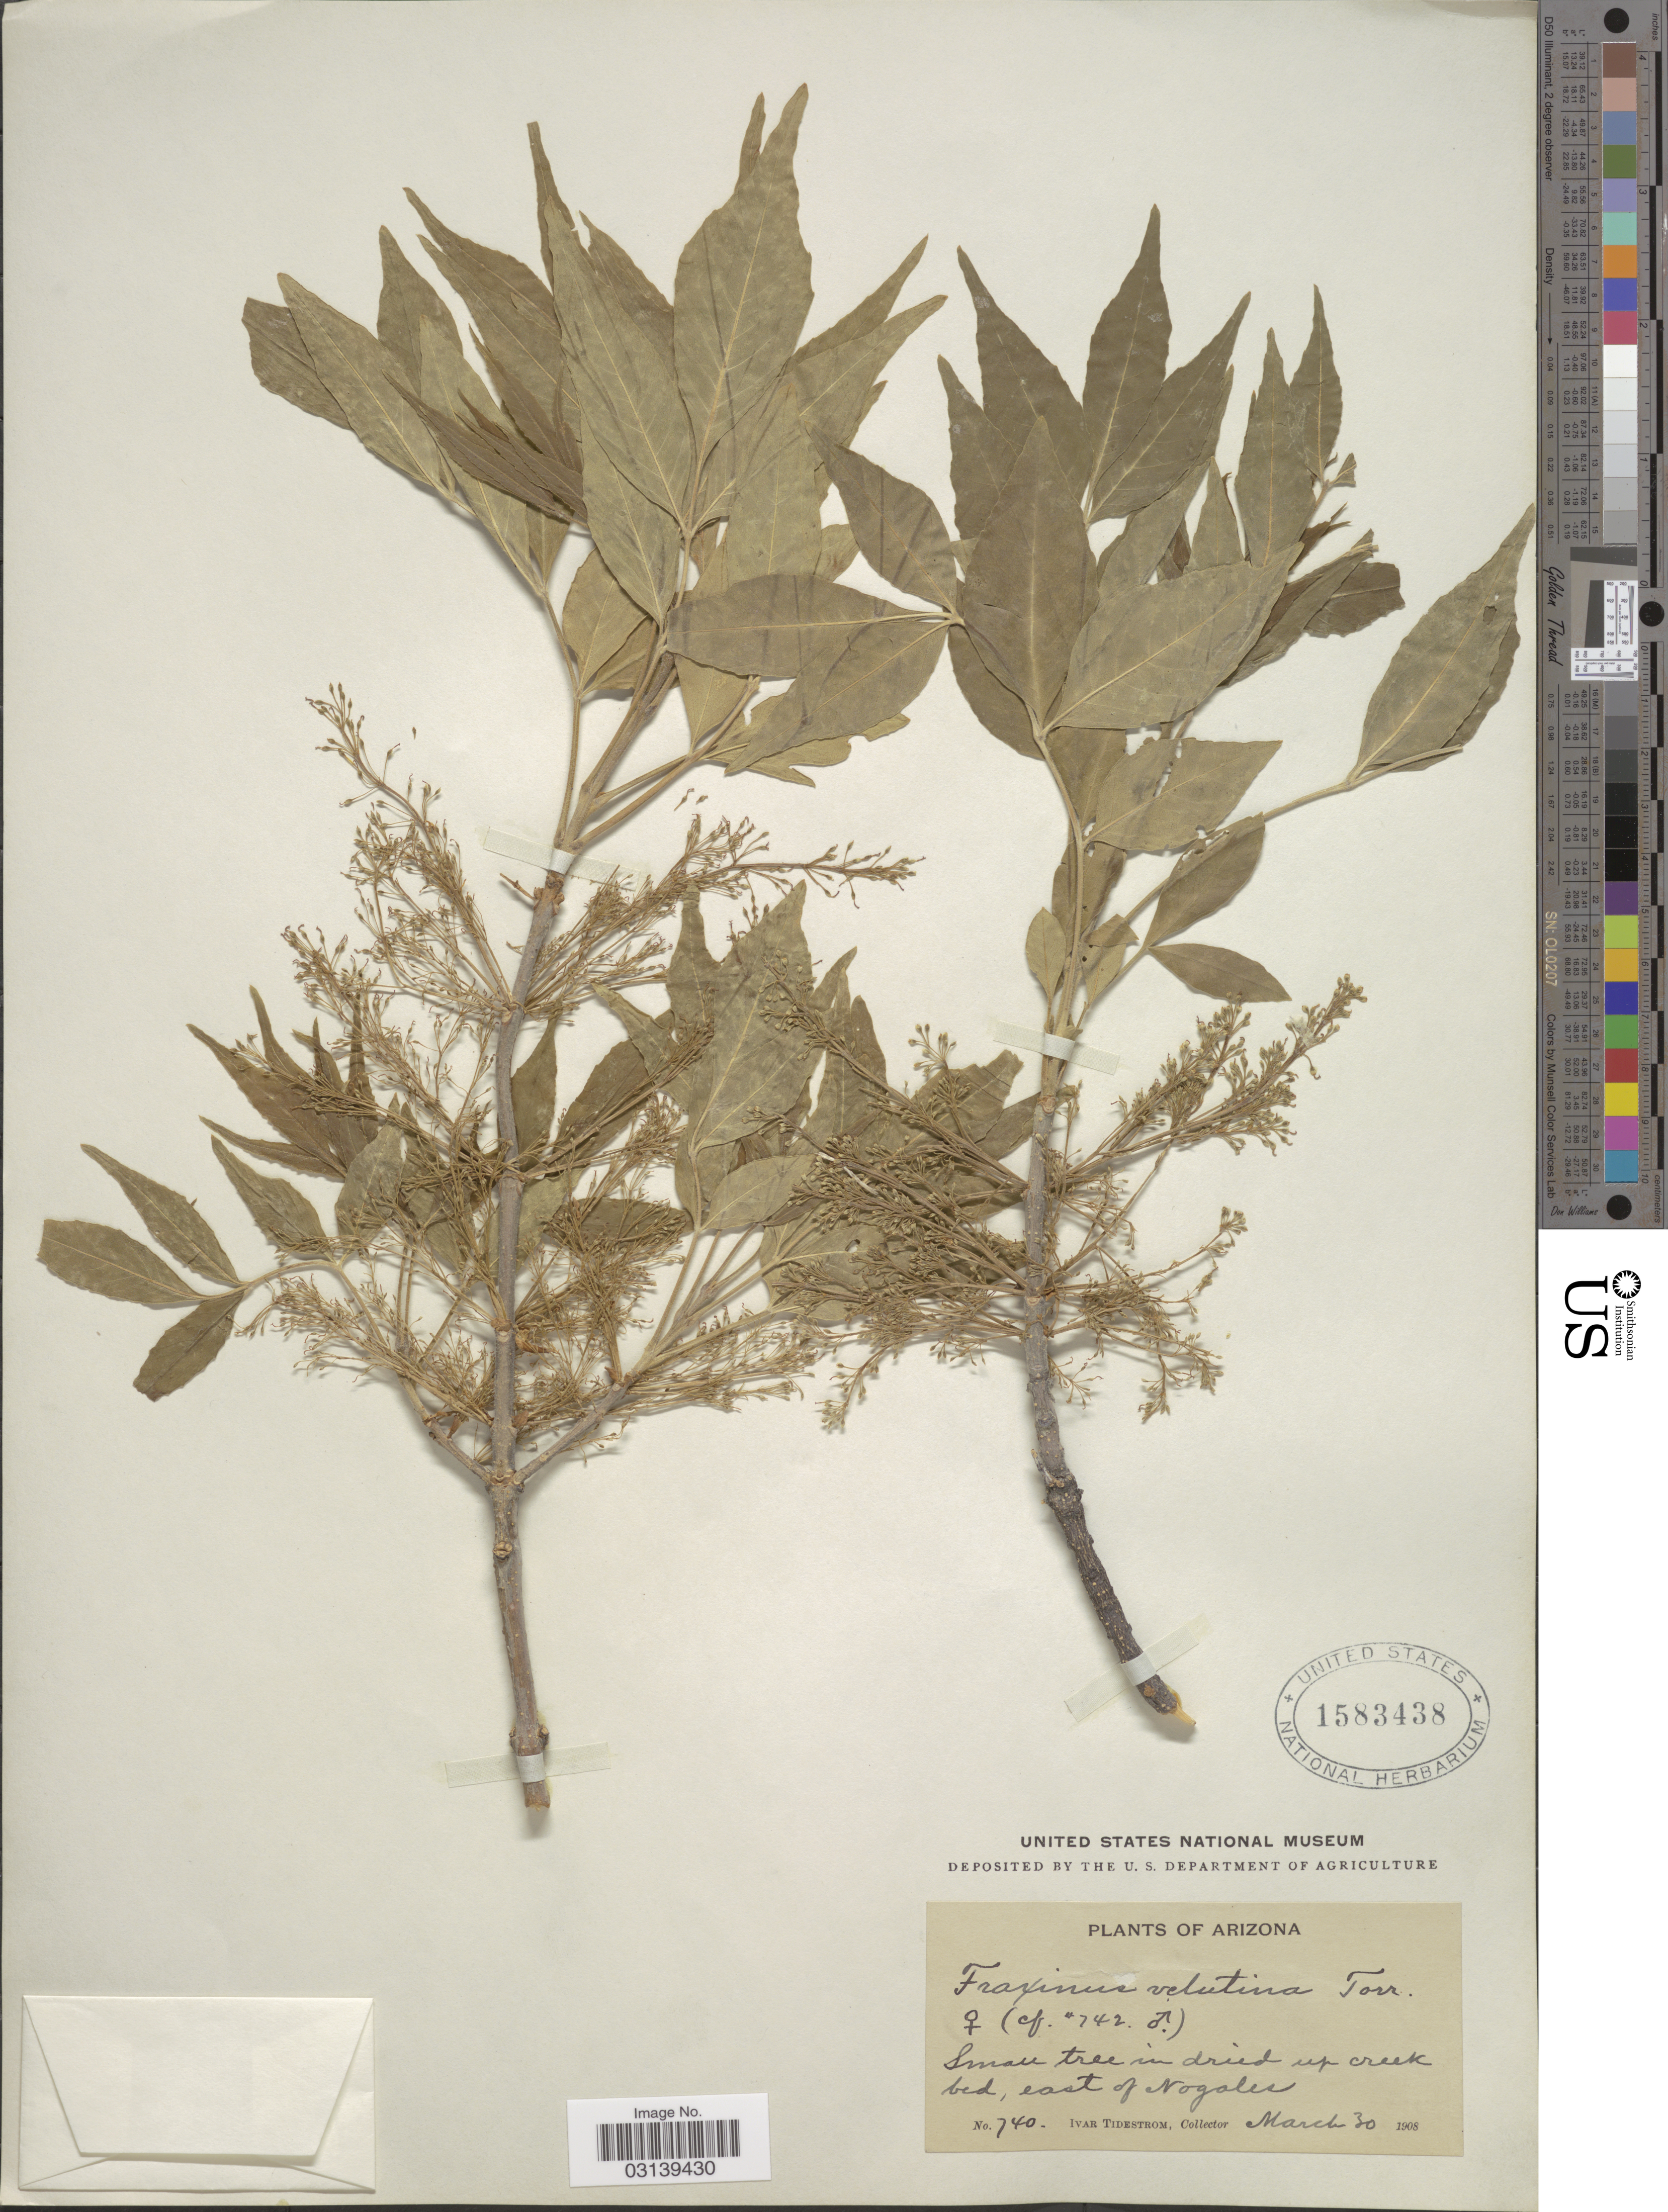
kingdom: Plantae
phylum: Tracheophyta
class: Magnoliopsida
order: Lamiales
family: Oleaceae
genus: Fraxinus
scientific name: Fraxinus velutina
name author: Torr.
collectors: I. F. Tidestrom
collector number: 740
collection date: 1908-03-30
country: United States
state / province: Arizona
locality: Small tree in dried up creek bed, east of Nogales.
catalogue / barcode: US 1583438